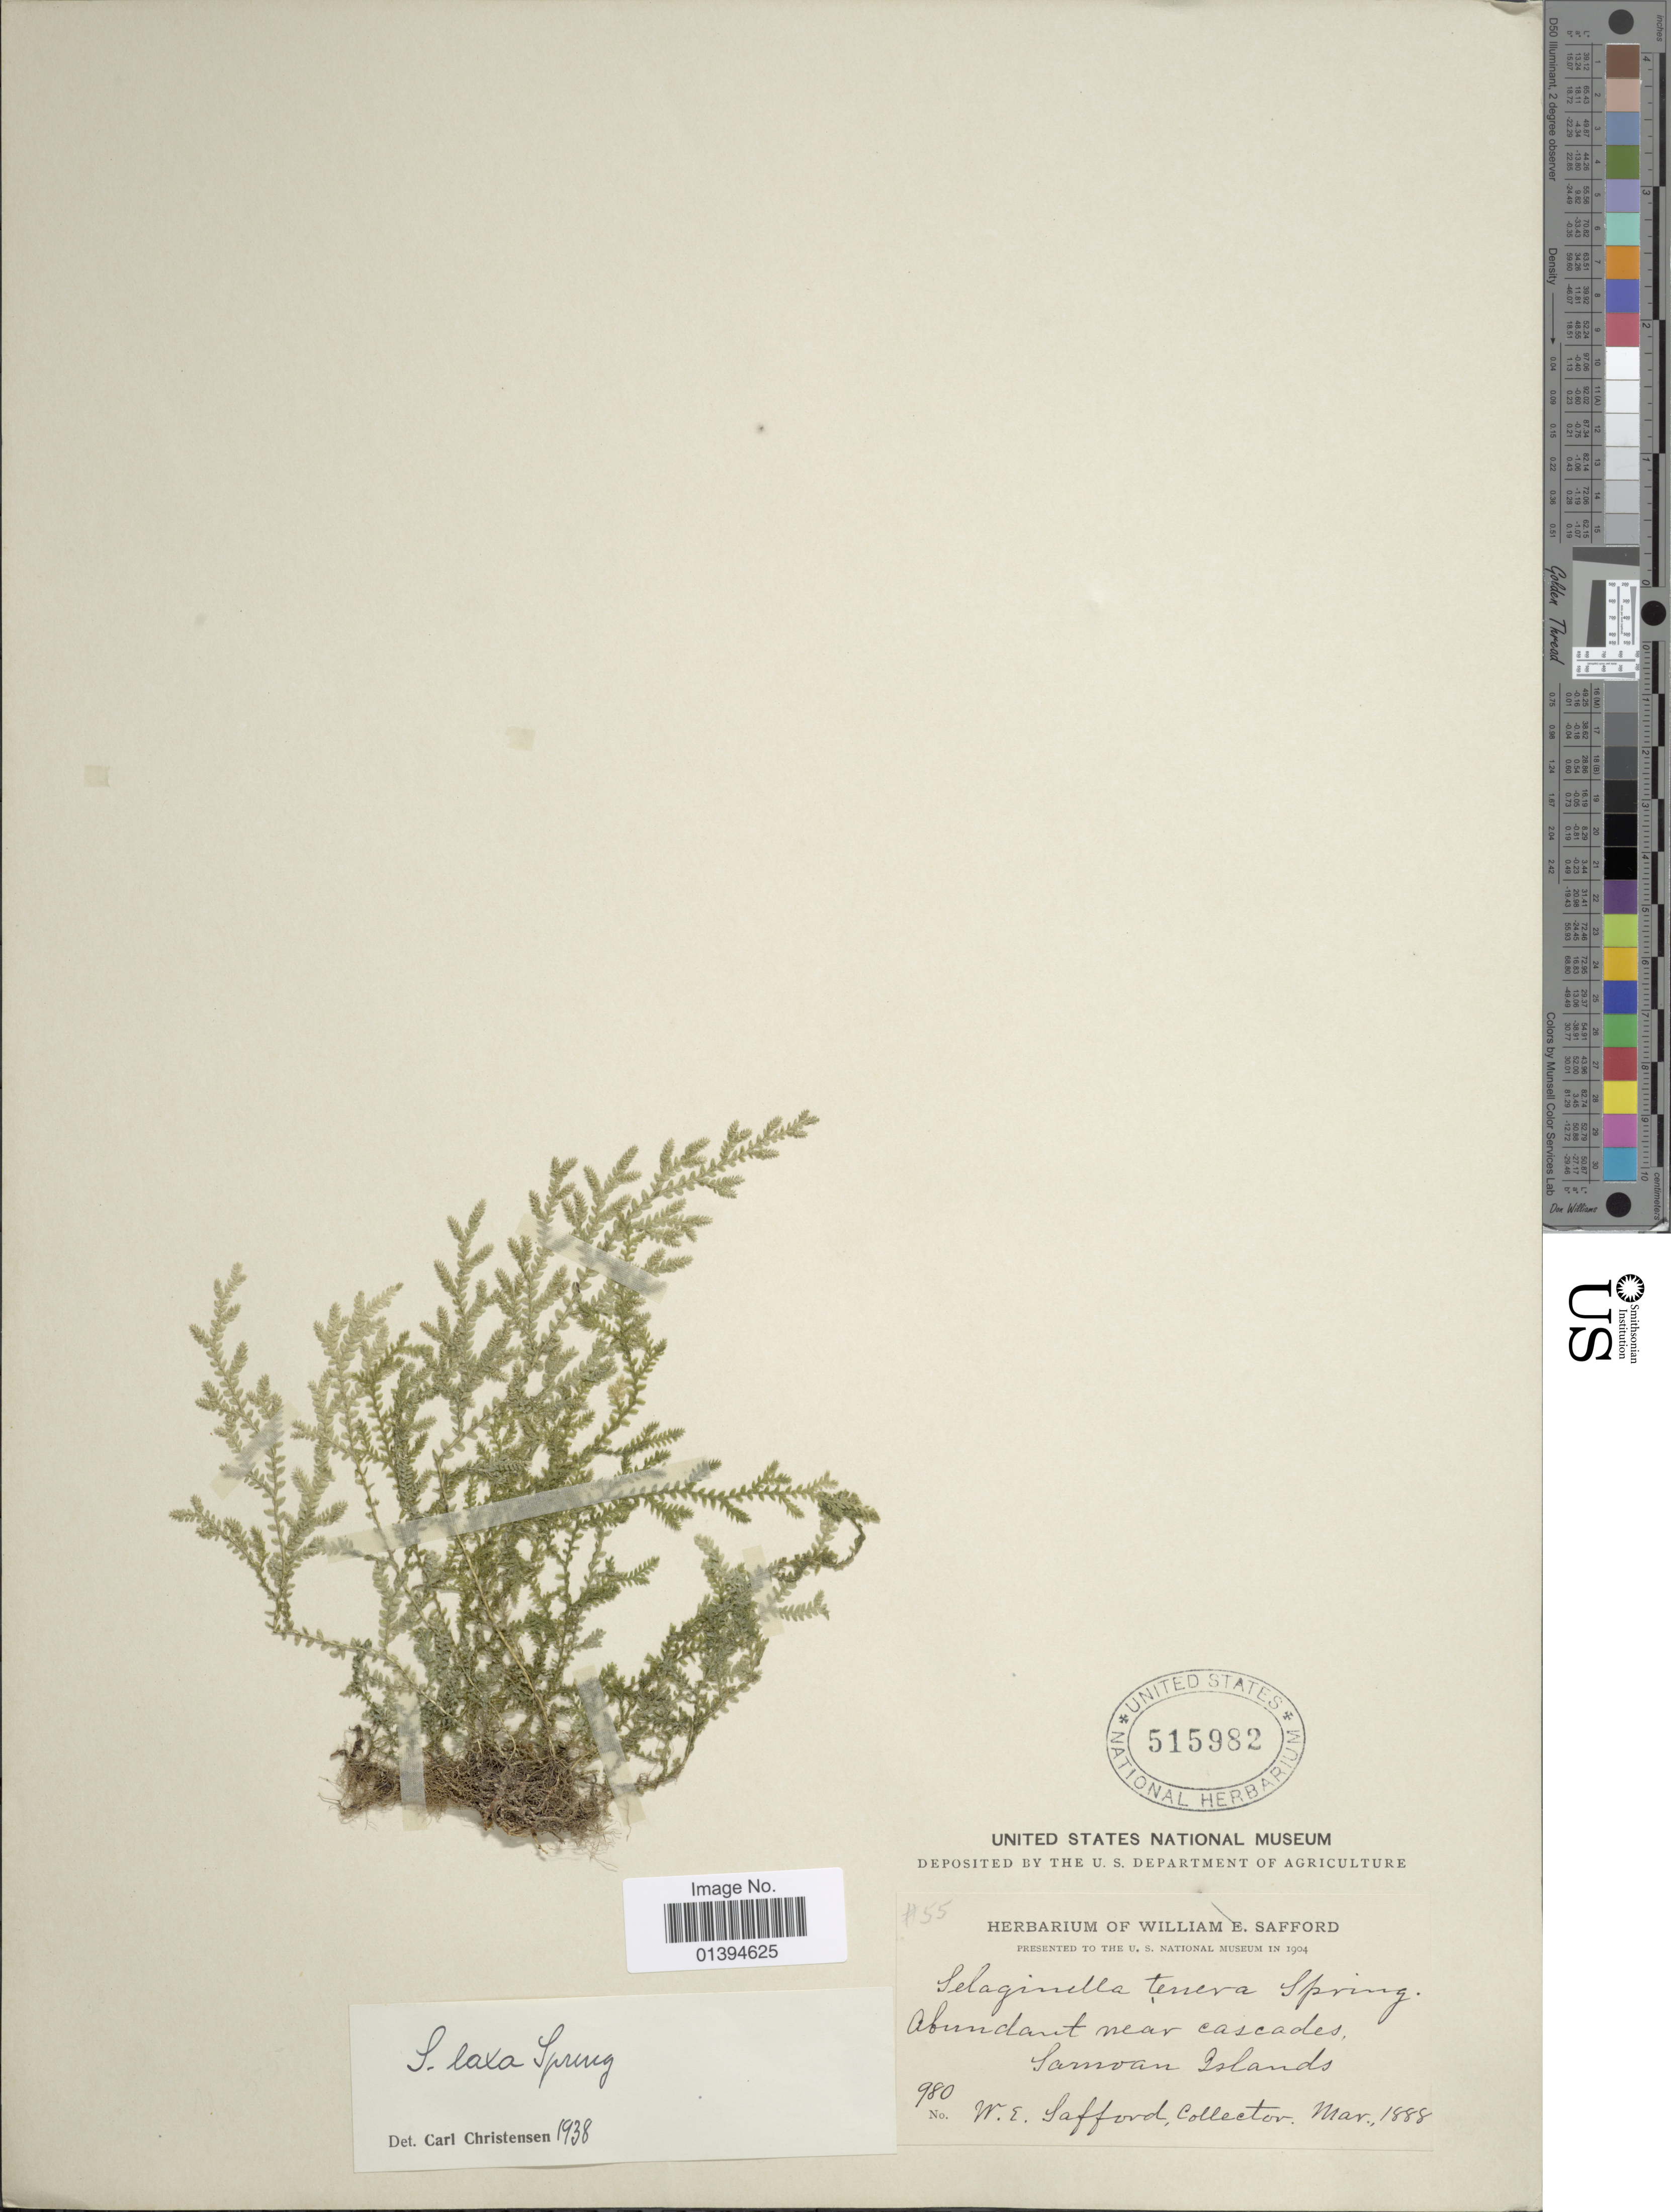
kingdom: Plantae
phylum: Tracheophyta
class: Lycopodiopsida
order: Selaginellales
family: Selaginellaceae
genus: Selaginella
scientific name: Selaginella laxa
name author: Spring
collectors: W. E. Safford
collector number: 980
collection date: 1888-03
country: Samoa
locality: Samoan Islands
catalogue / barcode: US 515982